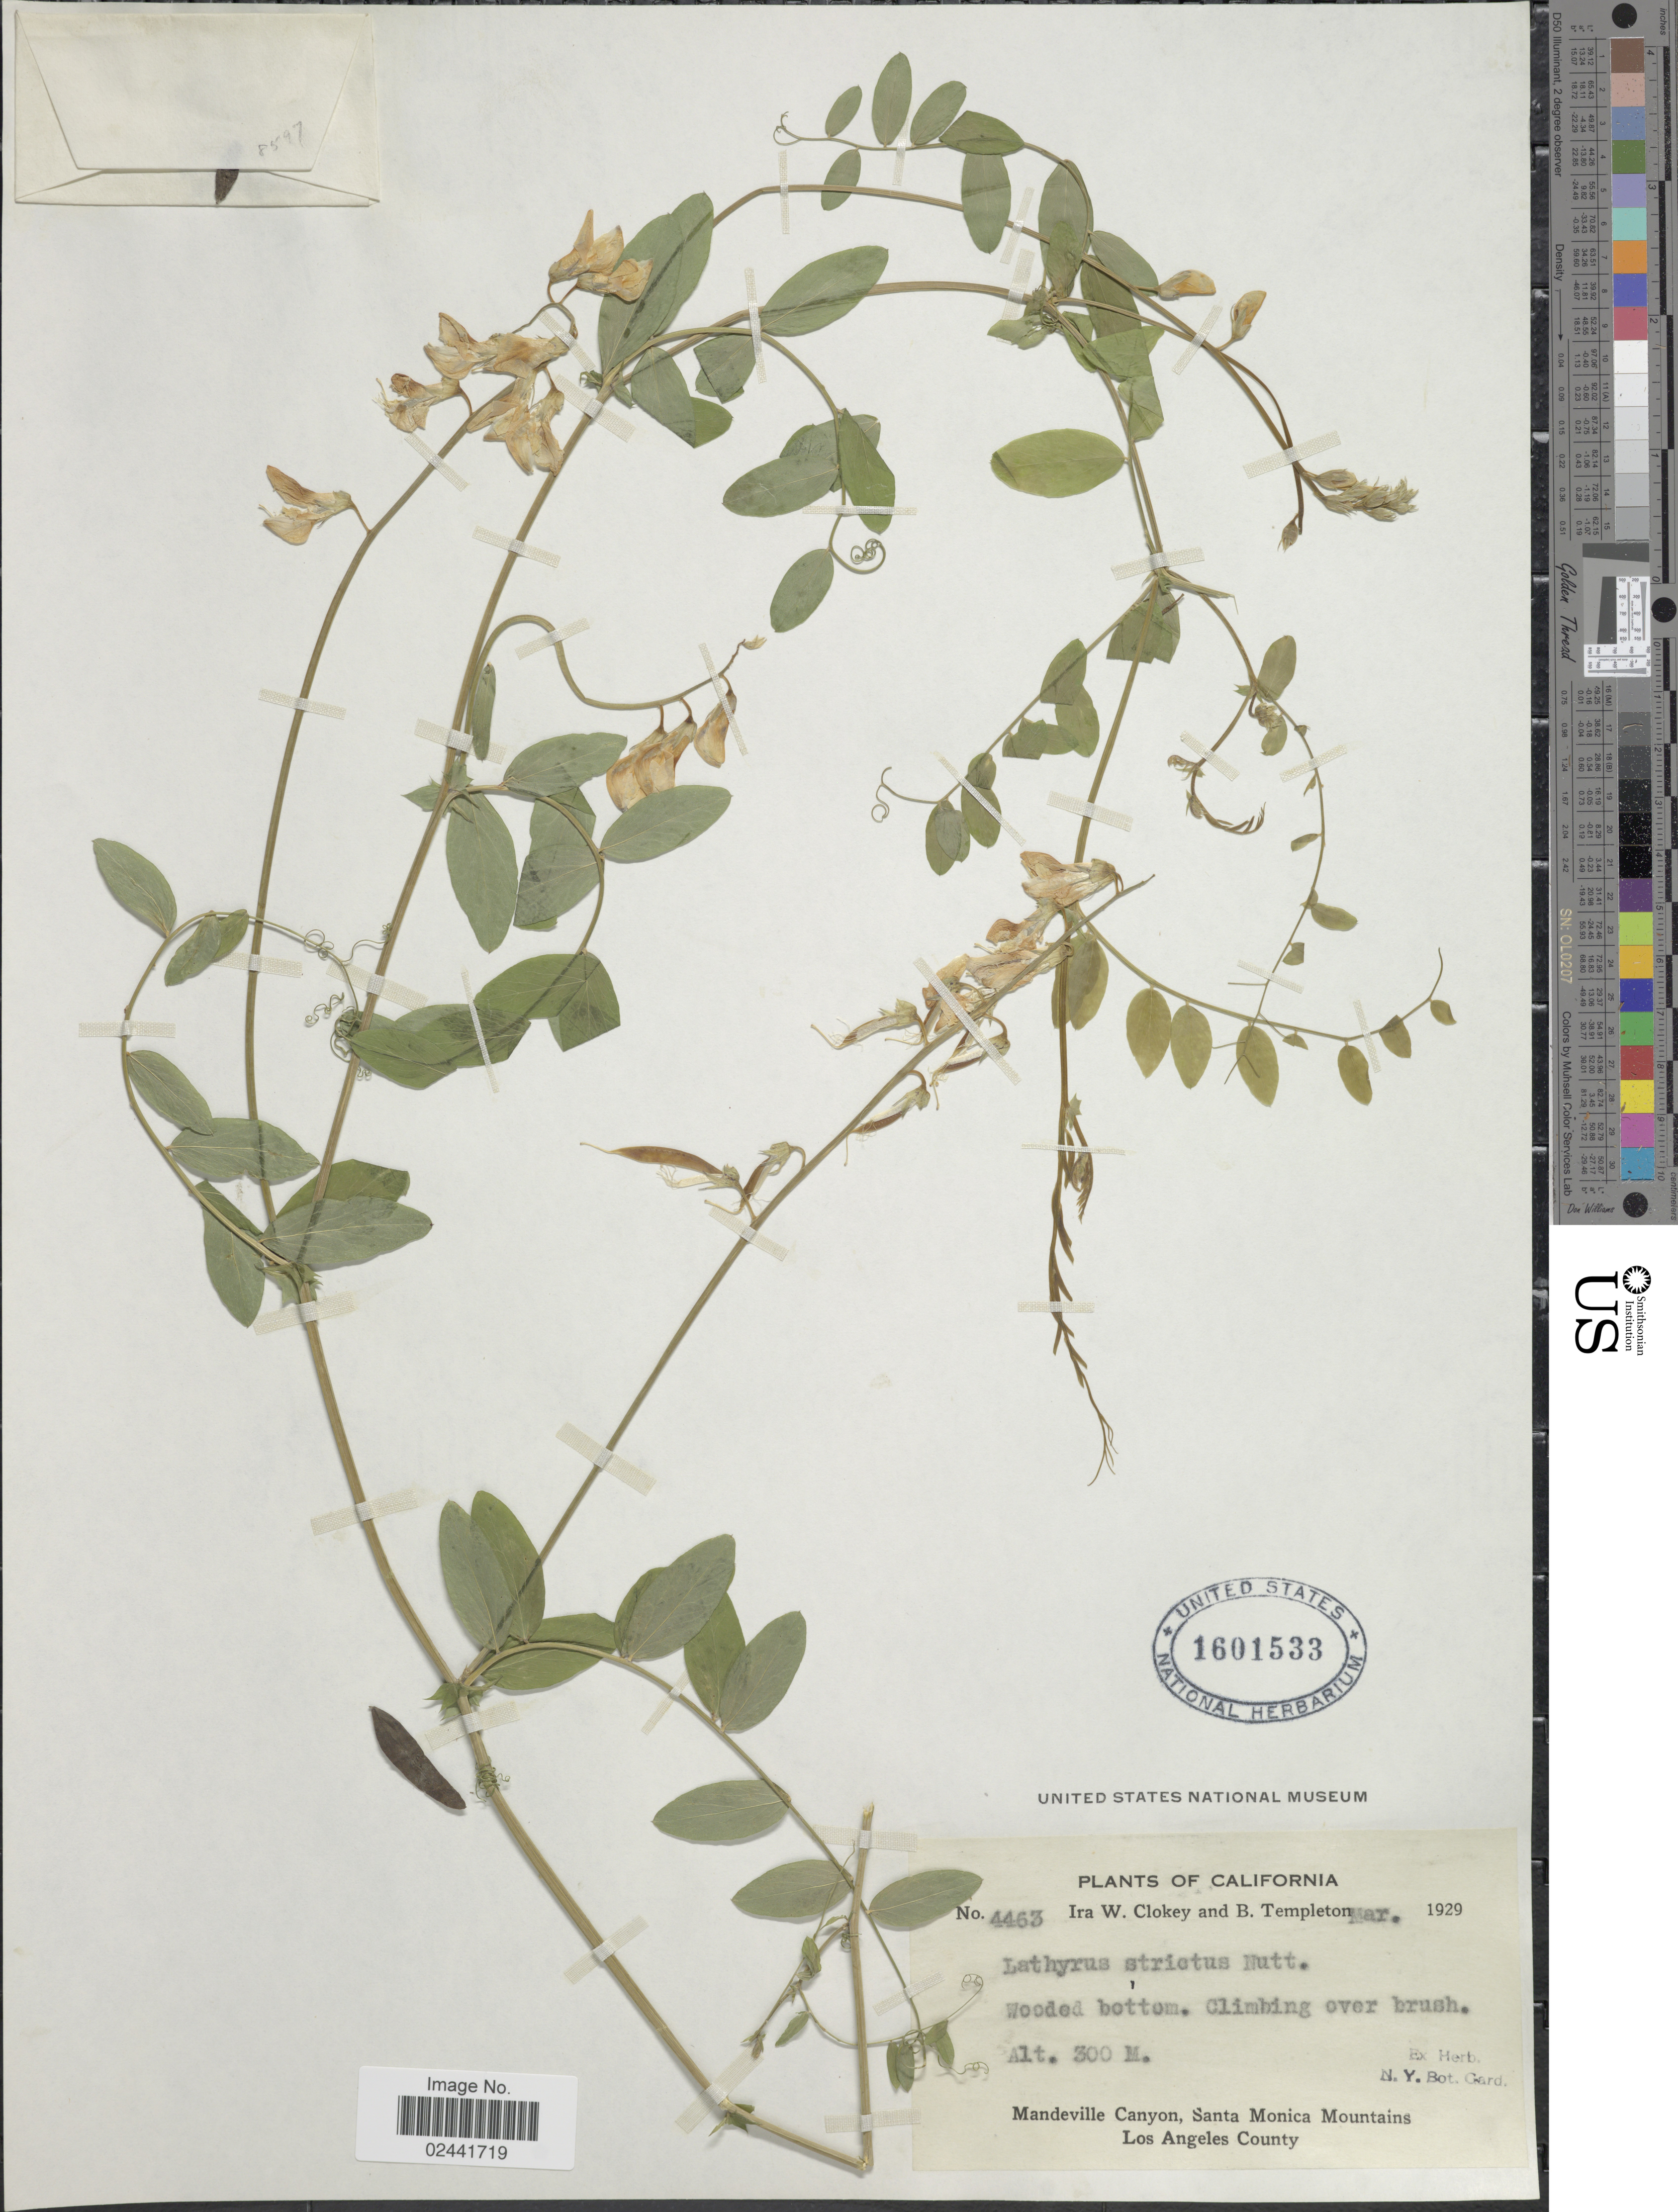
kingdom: Plantae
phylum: Tracheophyta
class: Magnoliopsida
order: Fabales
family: Fabaceae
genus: Lathyrus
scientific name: Lathyrus strictus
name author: G.H. Weber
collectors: I. W. Clokey & B. Templeton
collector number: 4463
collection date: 1929-03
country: United States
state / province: California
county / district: Los Angeles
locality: Wooded bottom. Mandeville Canyon, Santa Monica Mountains, Los Angeles County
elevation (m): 300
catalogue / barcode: US 1601533